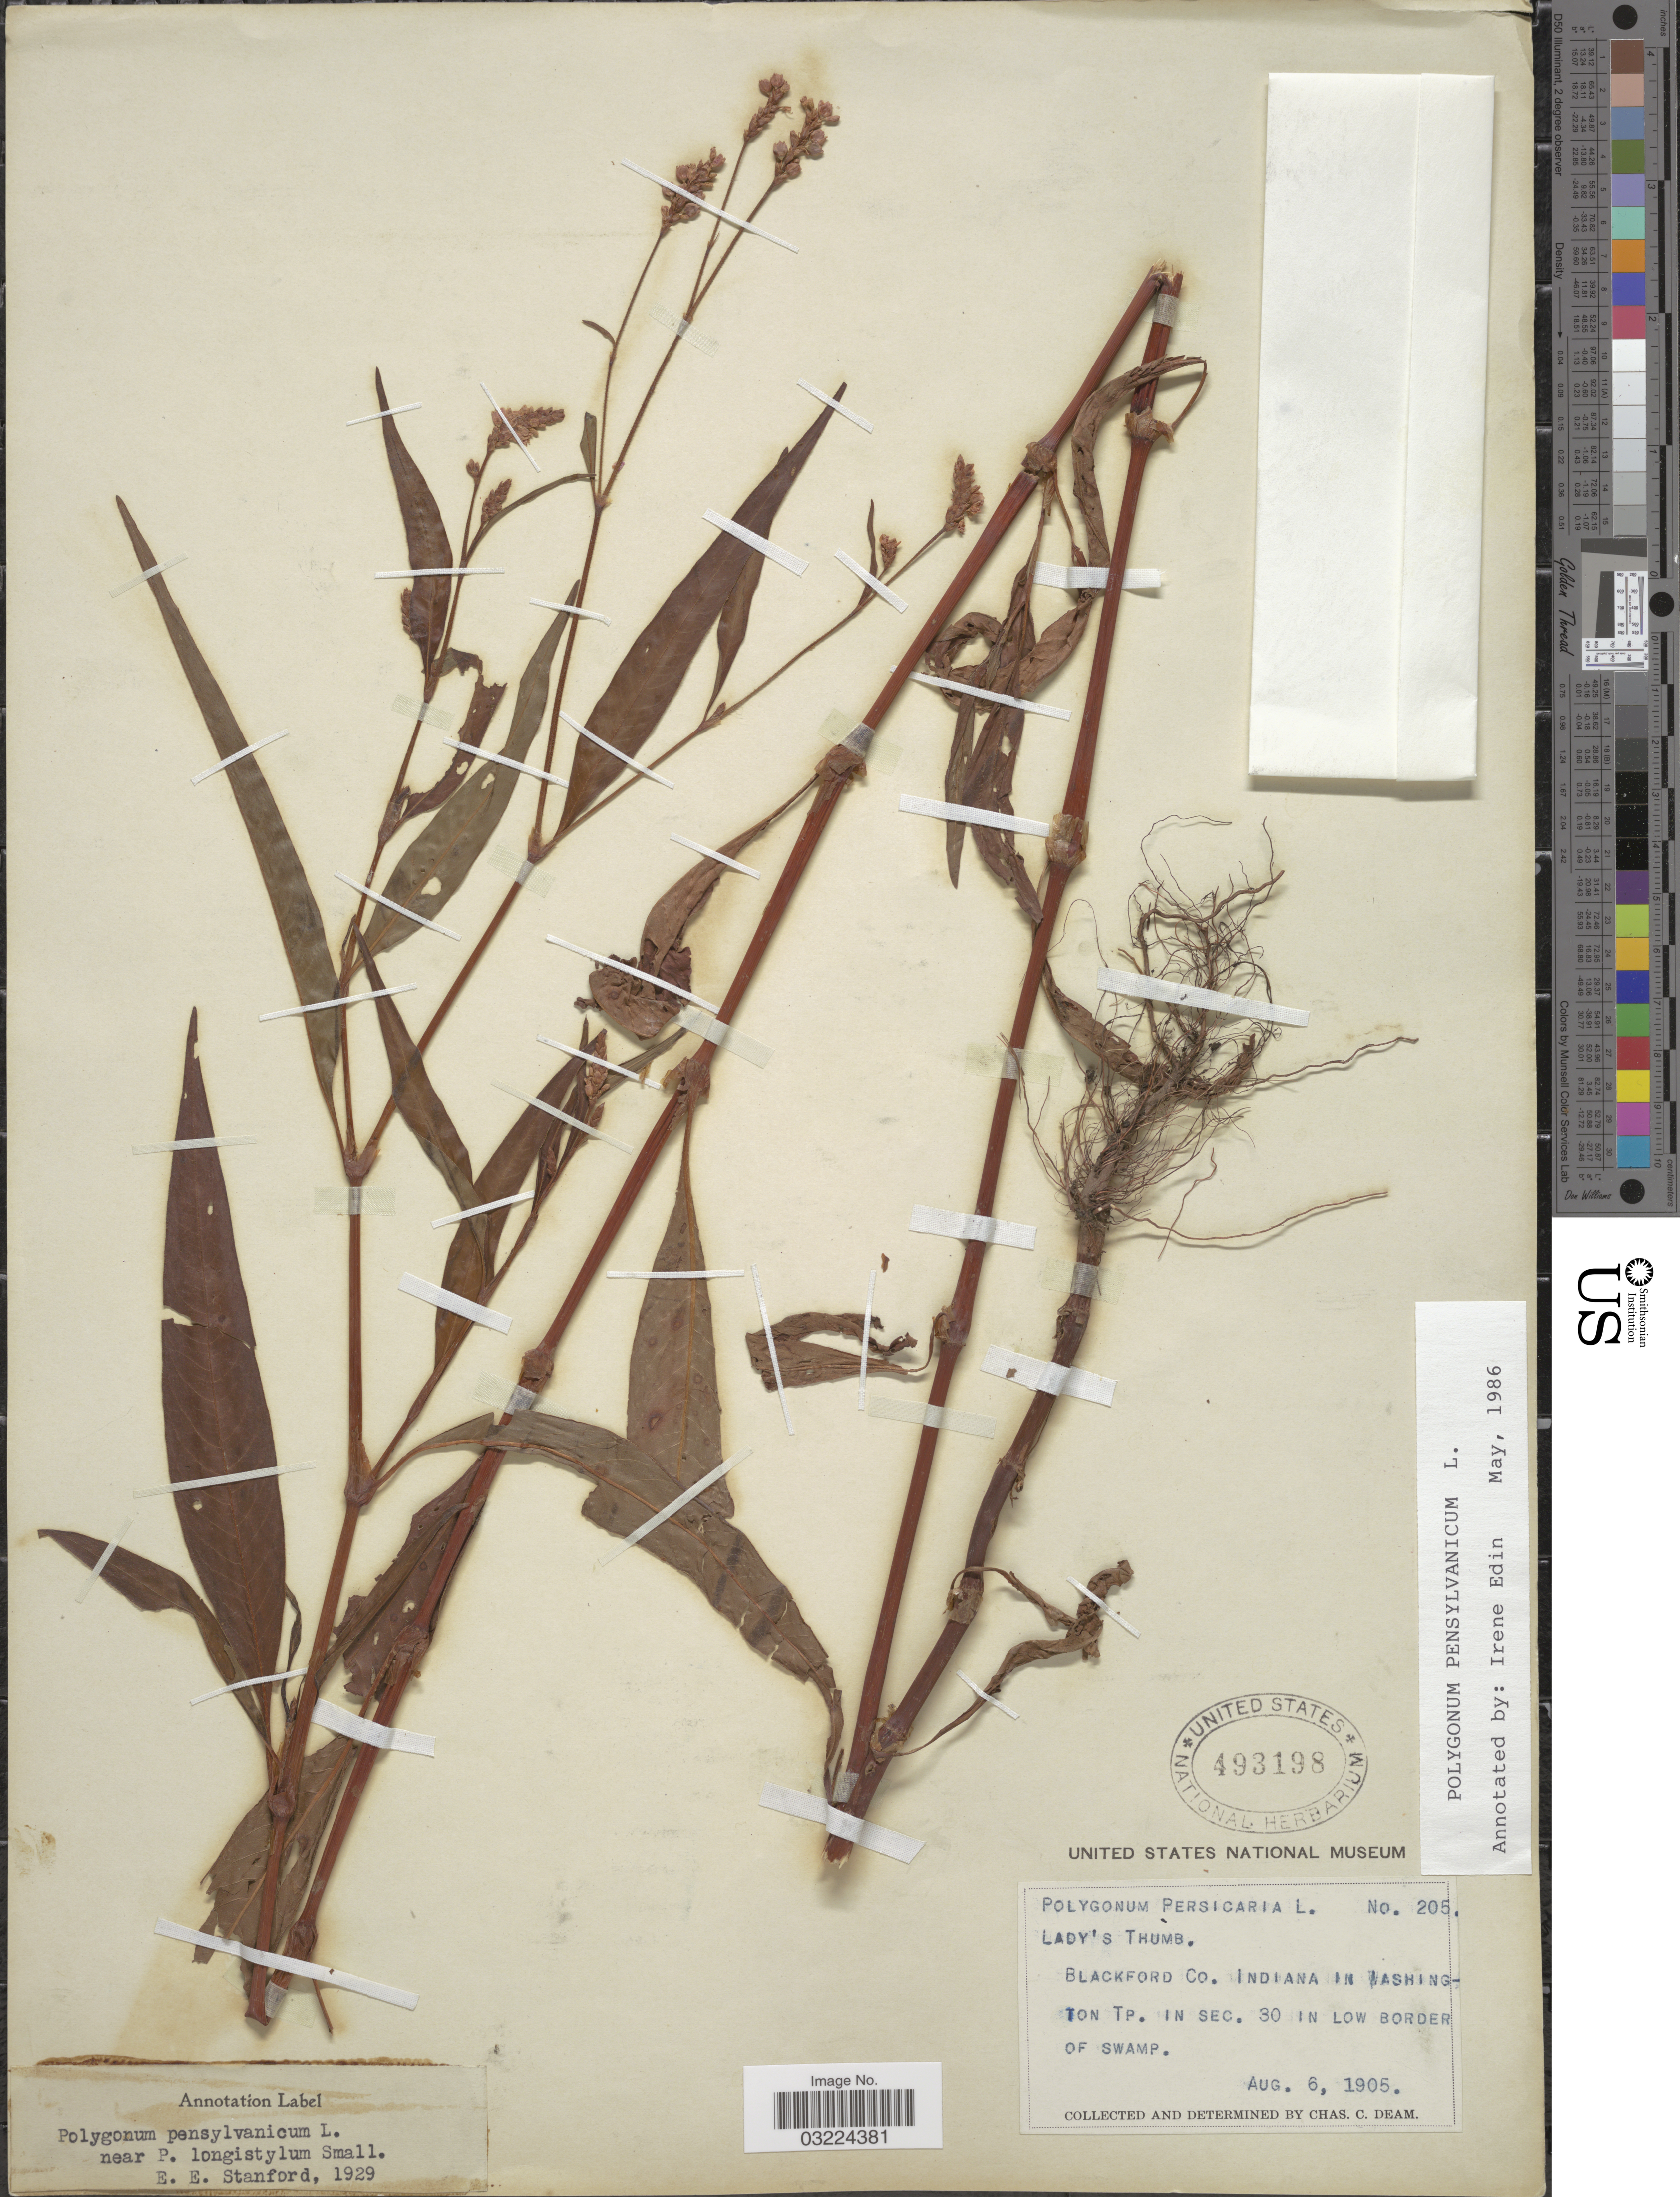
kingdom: Plantae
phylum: Tracheophyta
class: Magnoliopsida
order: Caryophyllales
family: Polygonaceae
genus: Persicaria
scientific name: Persicaria pensylvanica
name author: (L.) M. Gómez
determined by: Atha, D. E.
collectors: C. C. Deam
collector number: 205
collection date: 1905-08-06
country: United States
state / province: Indiana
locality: Blackford Co. Indiana in Washington Tp. in sec. 30 in low border of swamp.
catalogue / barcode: US 493198